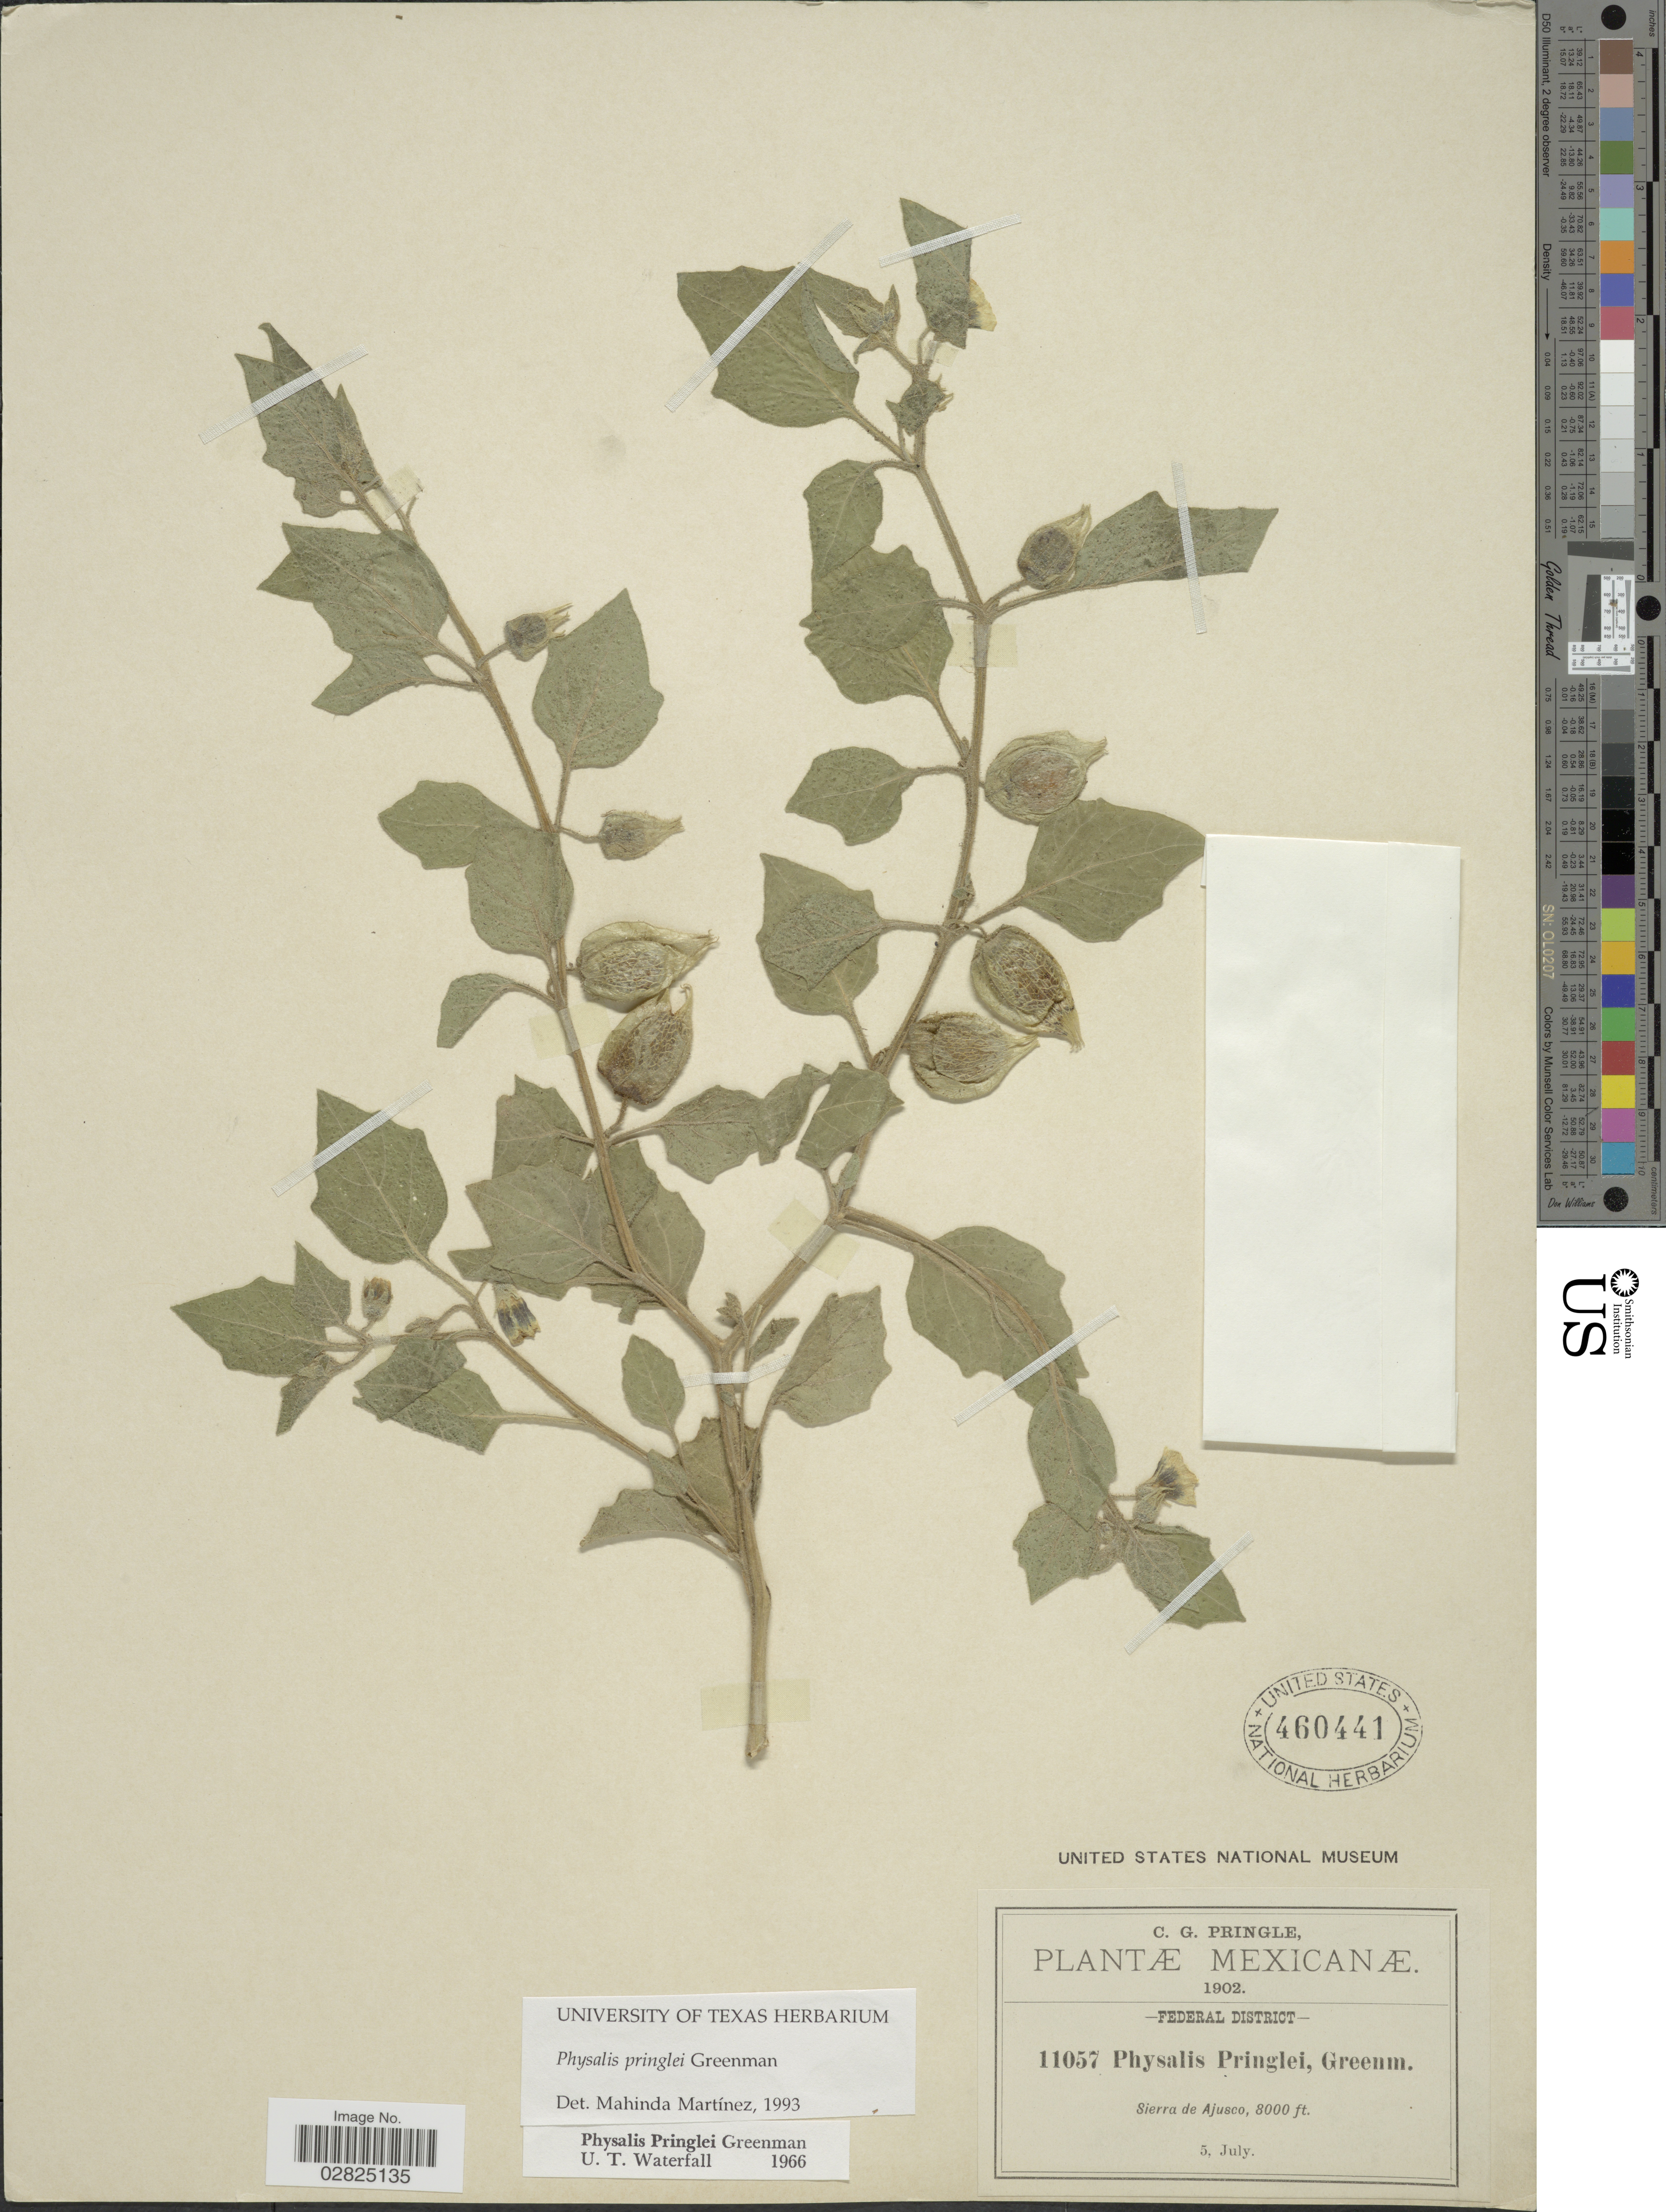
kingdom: Plantae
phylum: Tracheophyta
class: Magnoliopsida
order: Solanales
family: Solanaceae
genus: Physalis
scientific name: Physalis pringlei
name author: Greenm.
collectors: C. G. Pringle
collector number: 11057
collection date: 1902-07-05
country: Mexico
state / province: Distrito Federal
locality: Sierra de Ajusco.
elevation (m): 2438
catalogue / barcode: US 460441